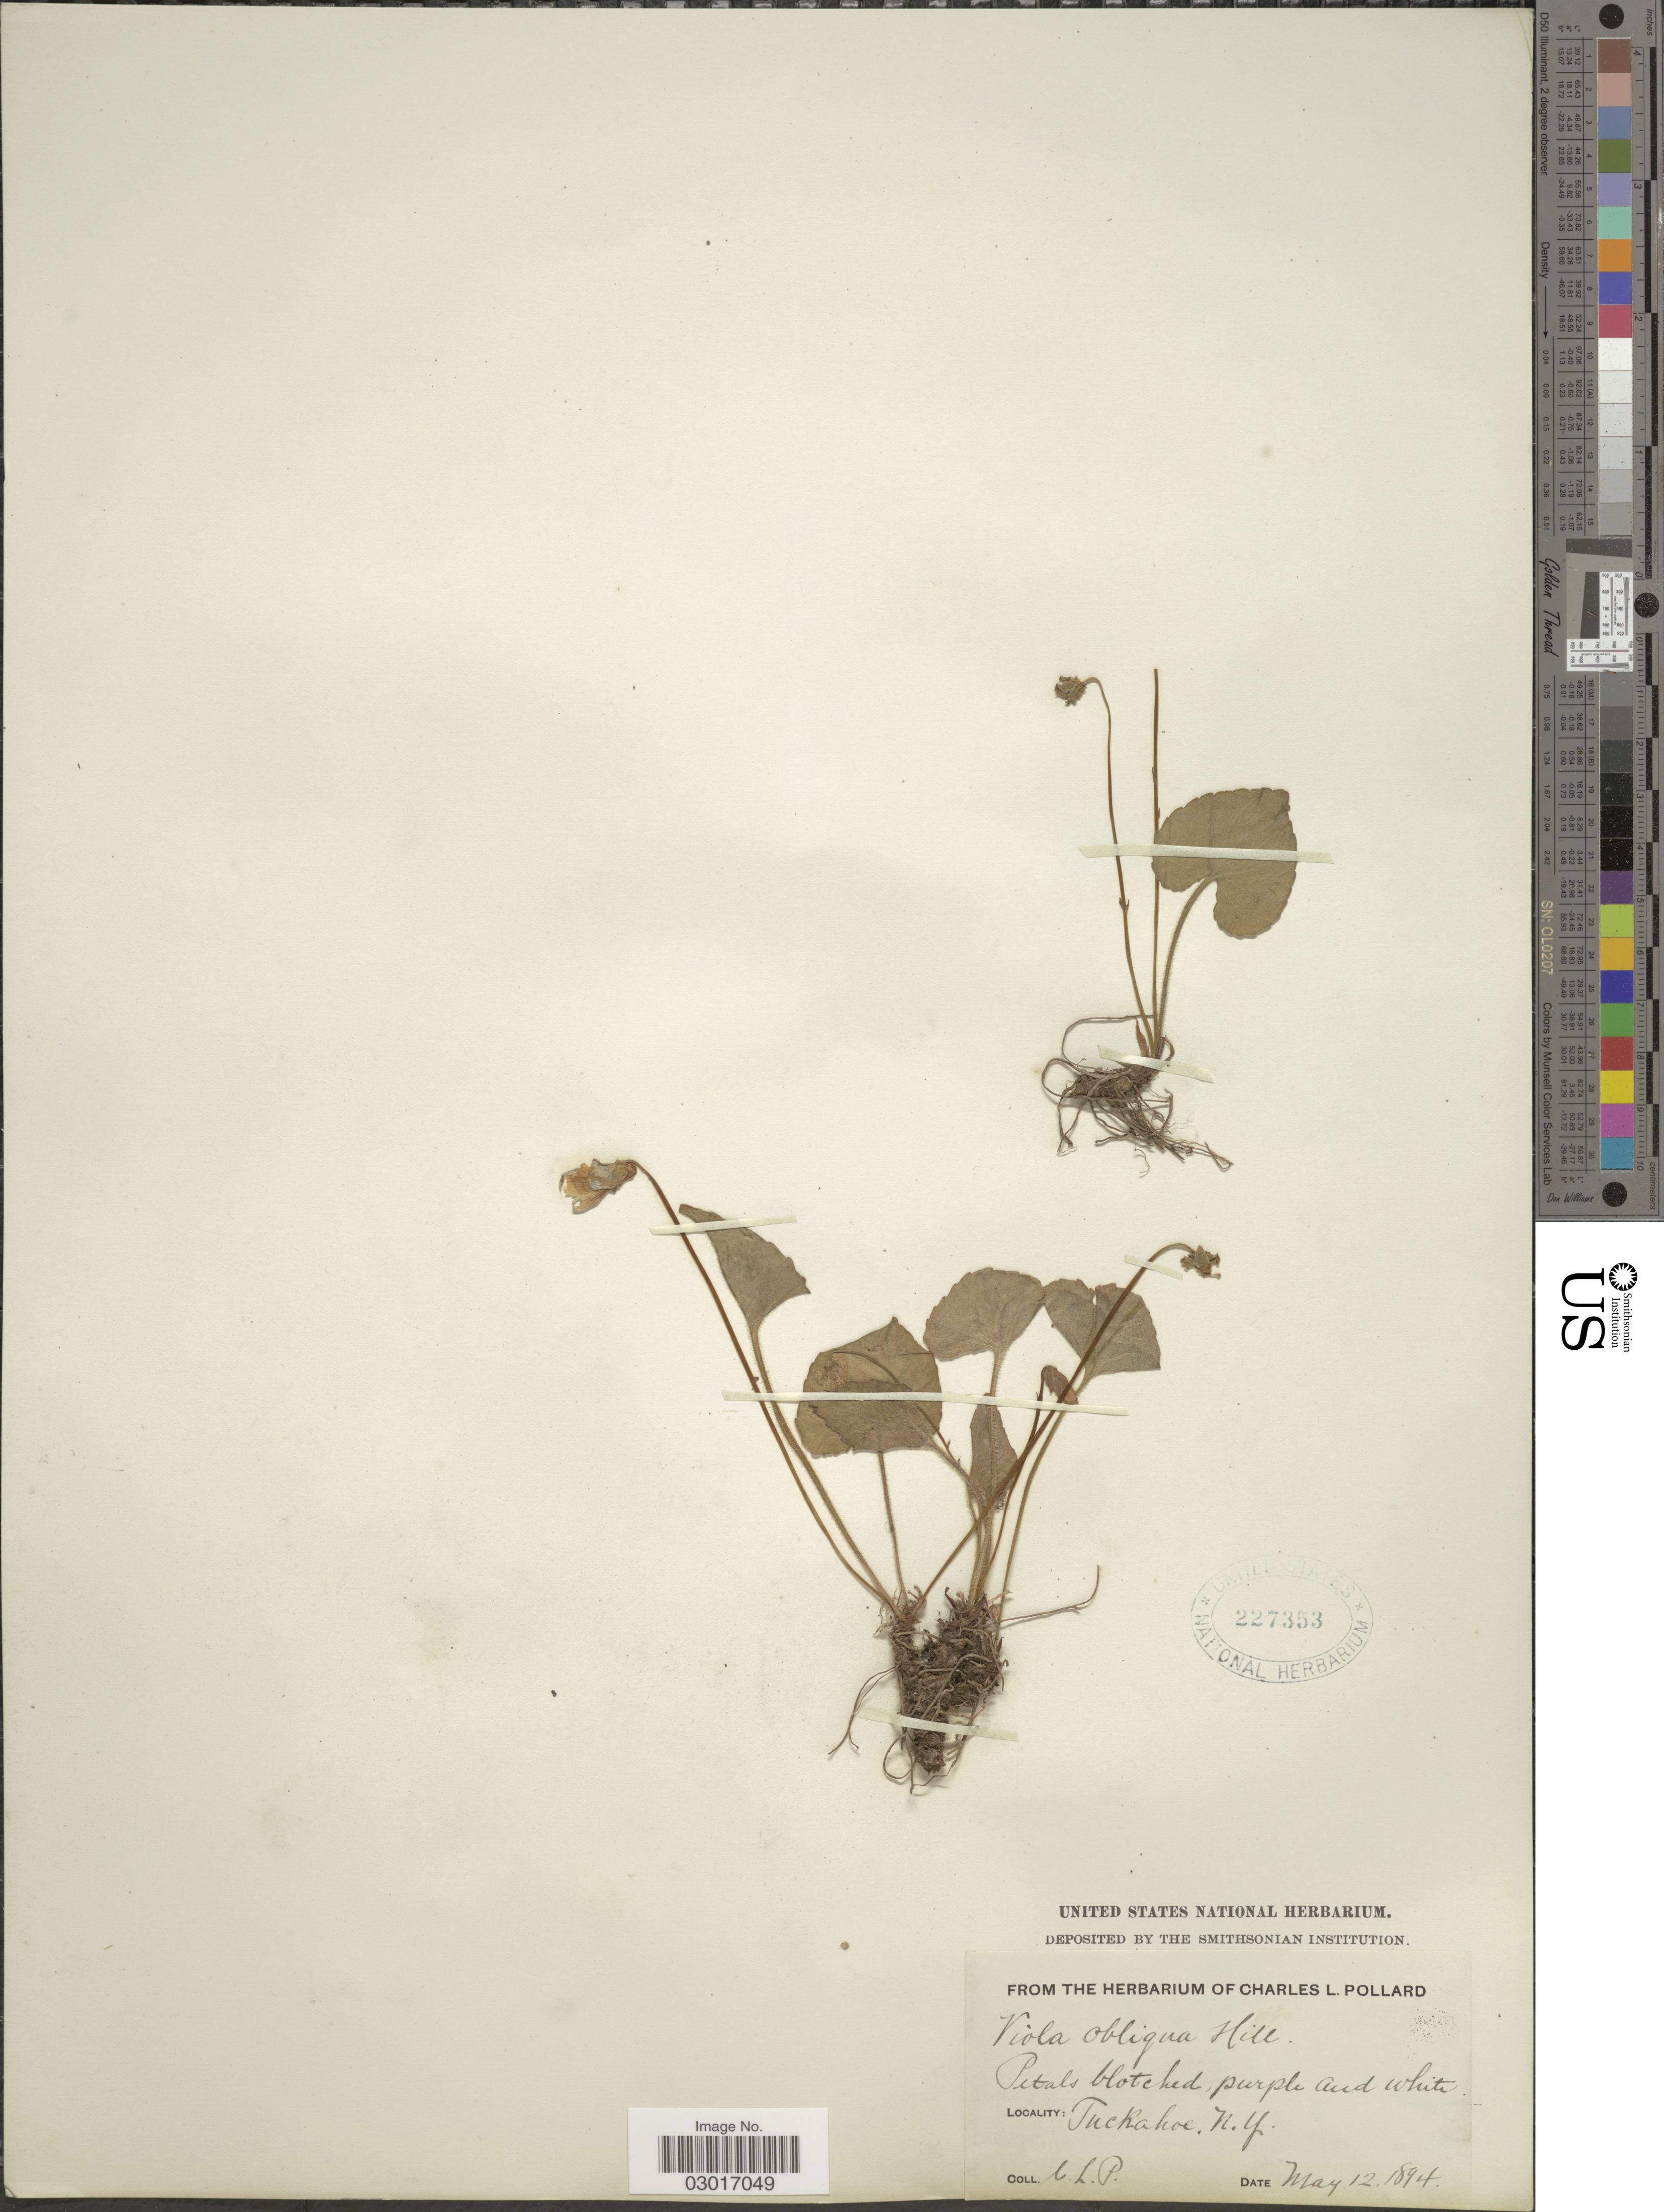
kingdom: Plantae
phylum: Tracheophyta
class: Magnoliopsida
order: Malpighiales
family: Violaceae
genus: Viola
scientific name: Viola sororia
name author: Willd.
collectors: C. L. Pollard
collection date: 1894-05-12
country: United States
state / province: New York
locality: Tuckahoe.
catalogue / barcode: US 227353